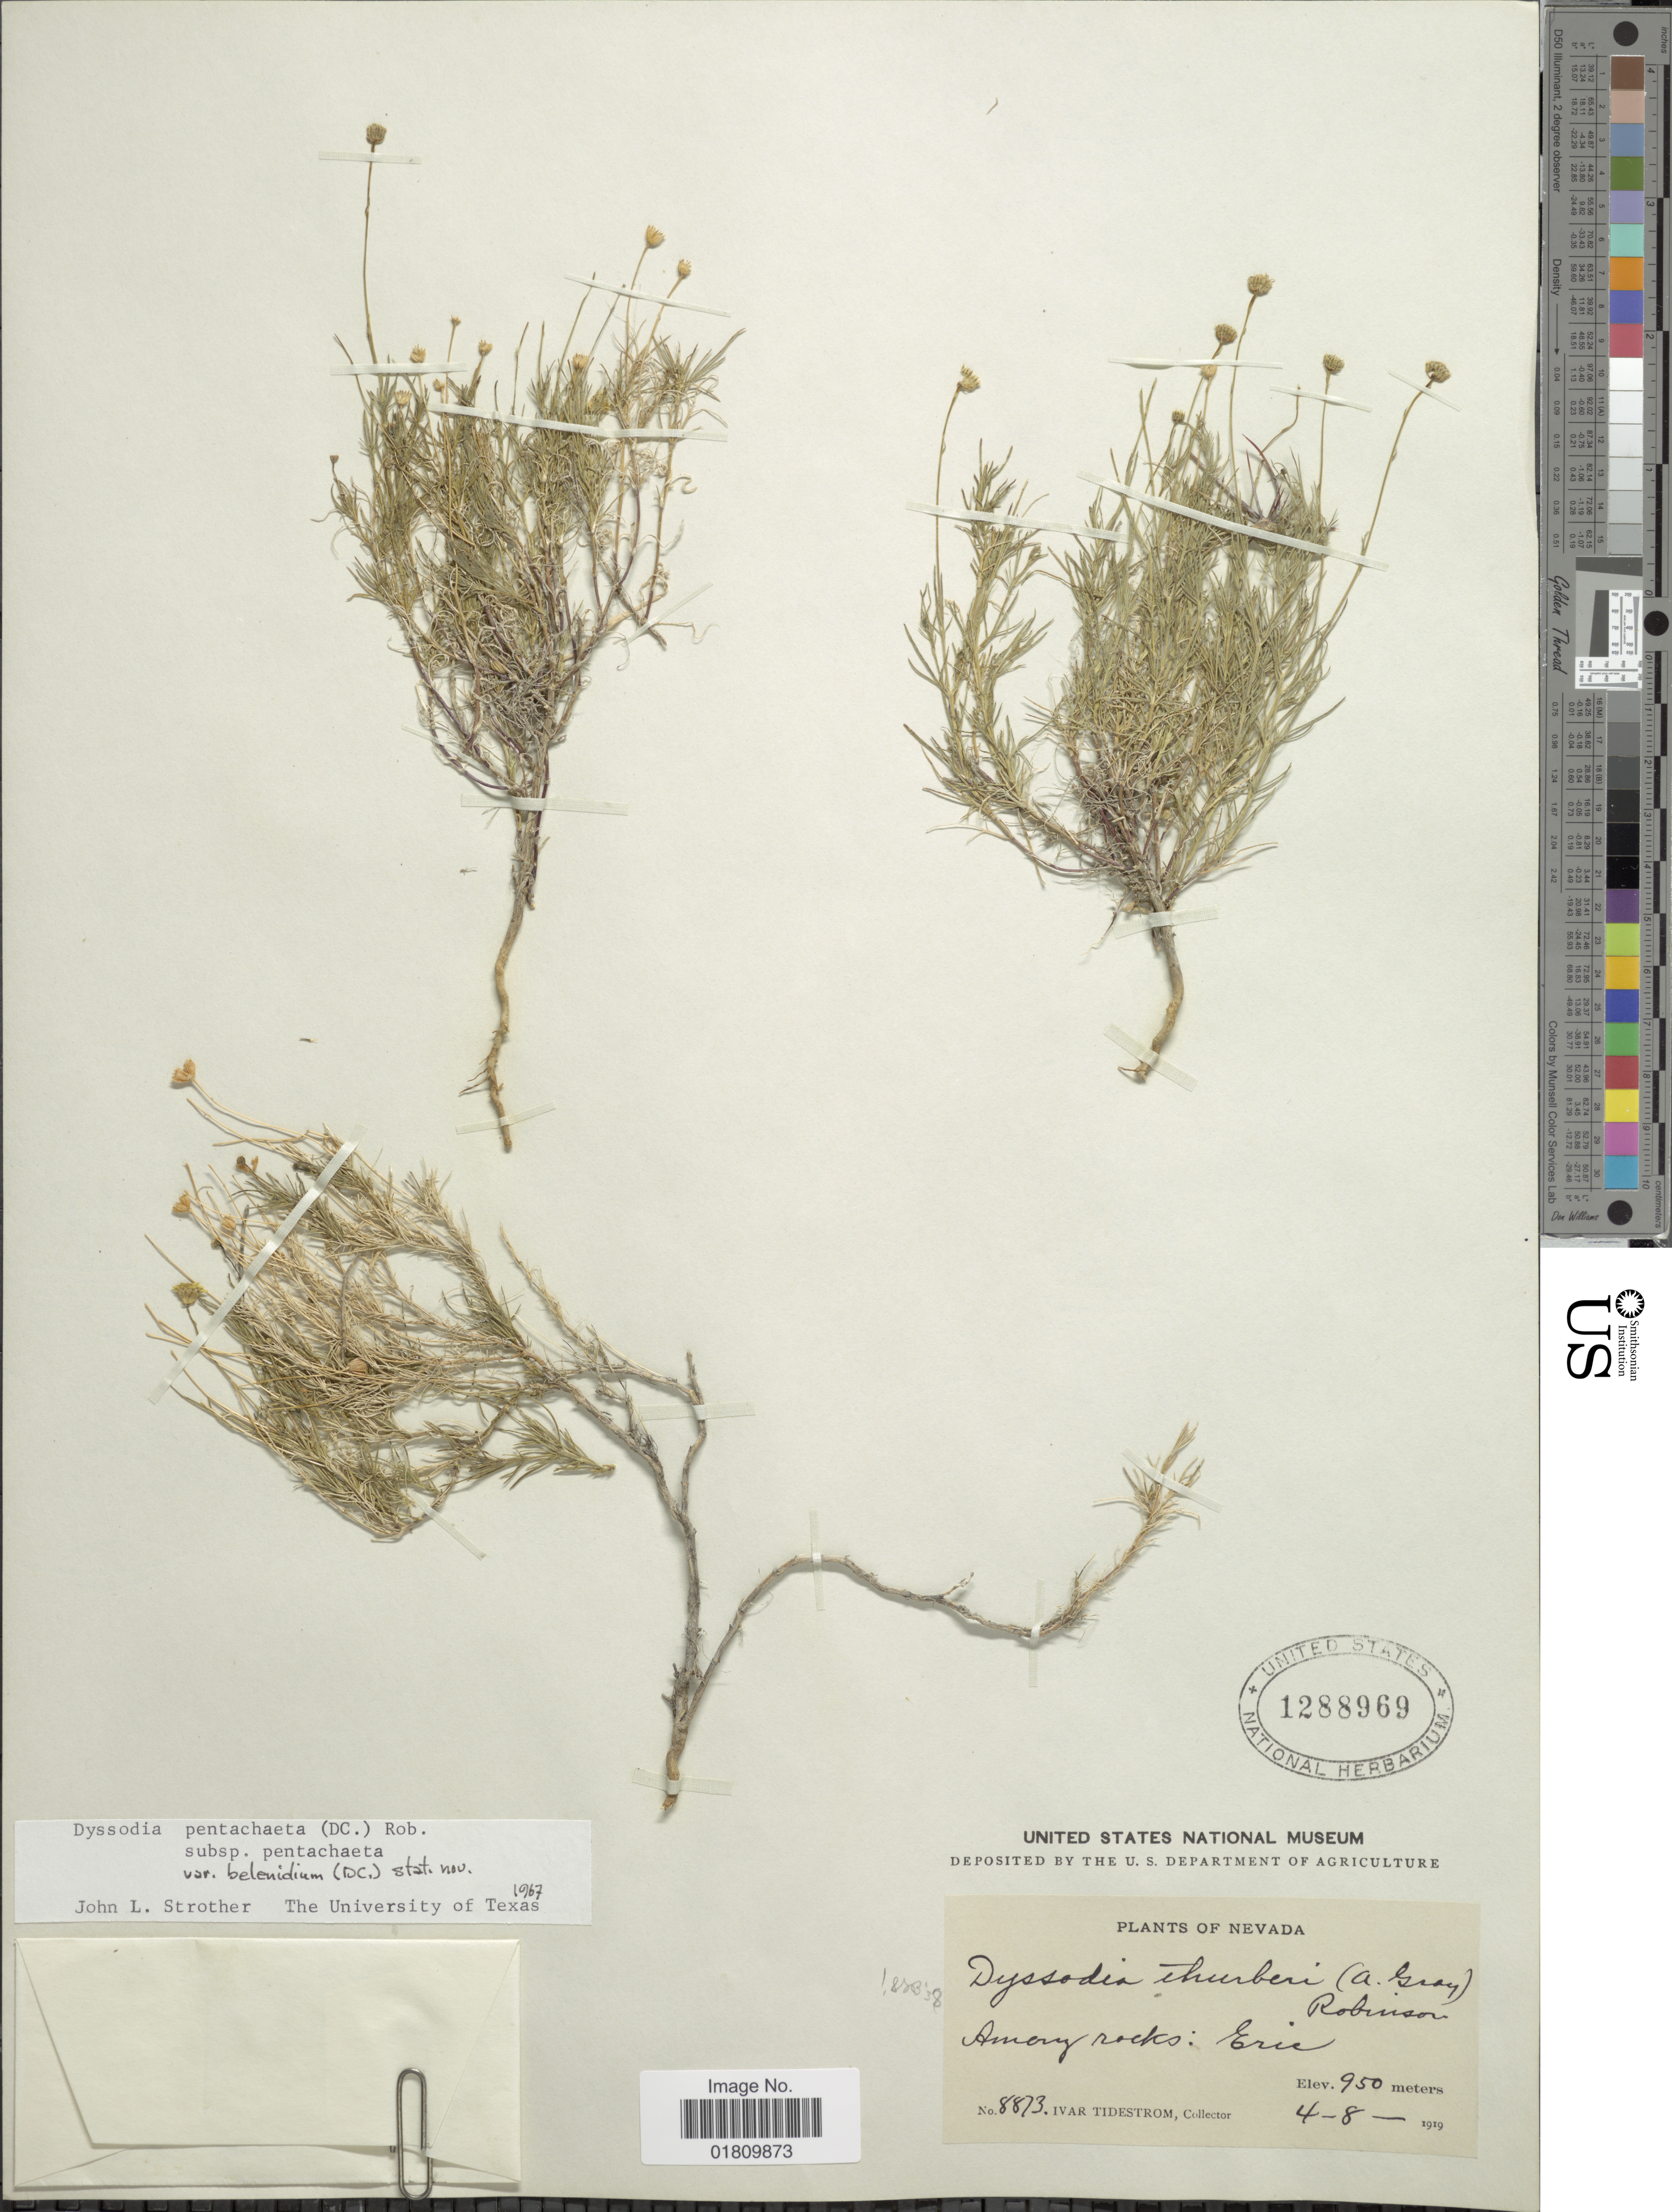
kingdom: Plantae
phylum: Tracheophyta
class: Magnoliopsida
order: Asterales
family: Asteraceae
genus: Thymophylla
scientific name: Thymophylla pentachaeta var. belenidium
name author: (DC.) Strother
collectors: I. F. Tidestrom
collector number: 8873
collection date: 1919-04-08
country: United States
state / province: Nevada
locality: Among rocks: Erie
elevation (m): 950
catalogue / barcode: US 1288969